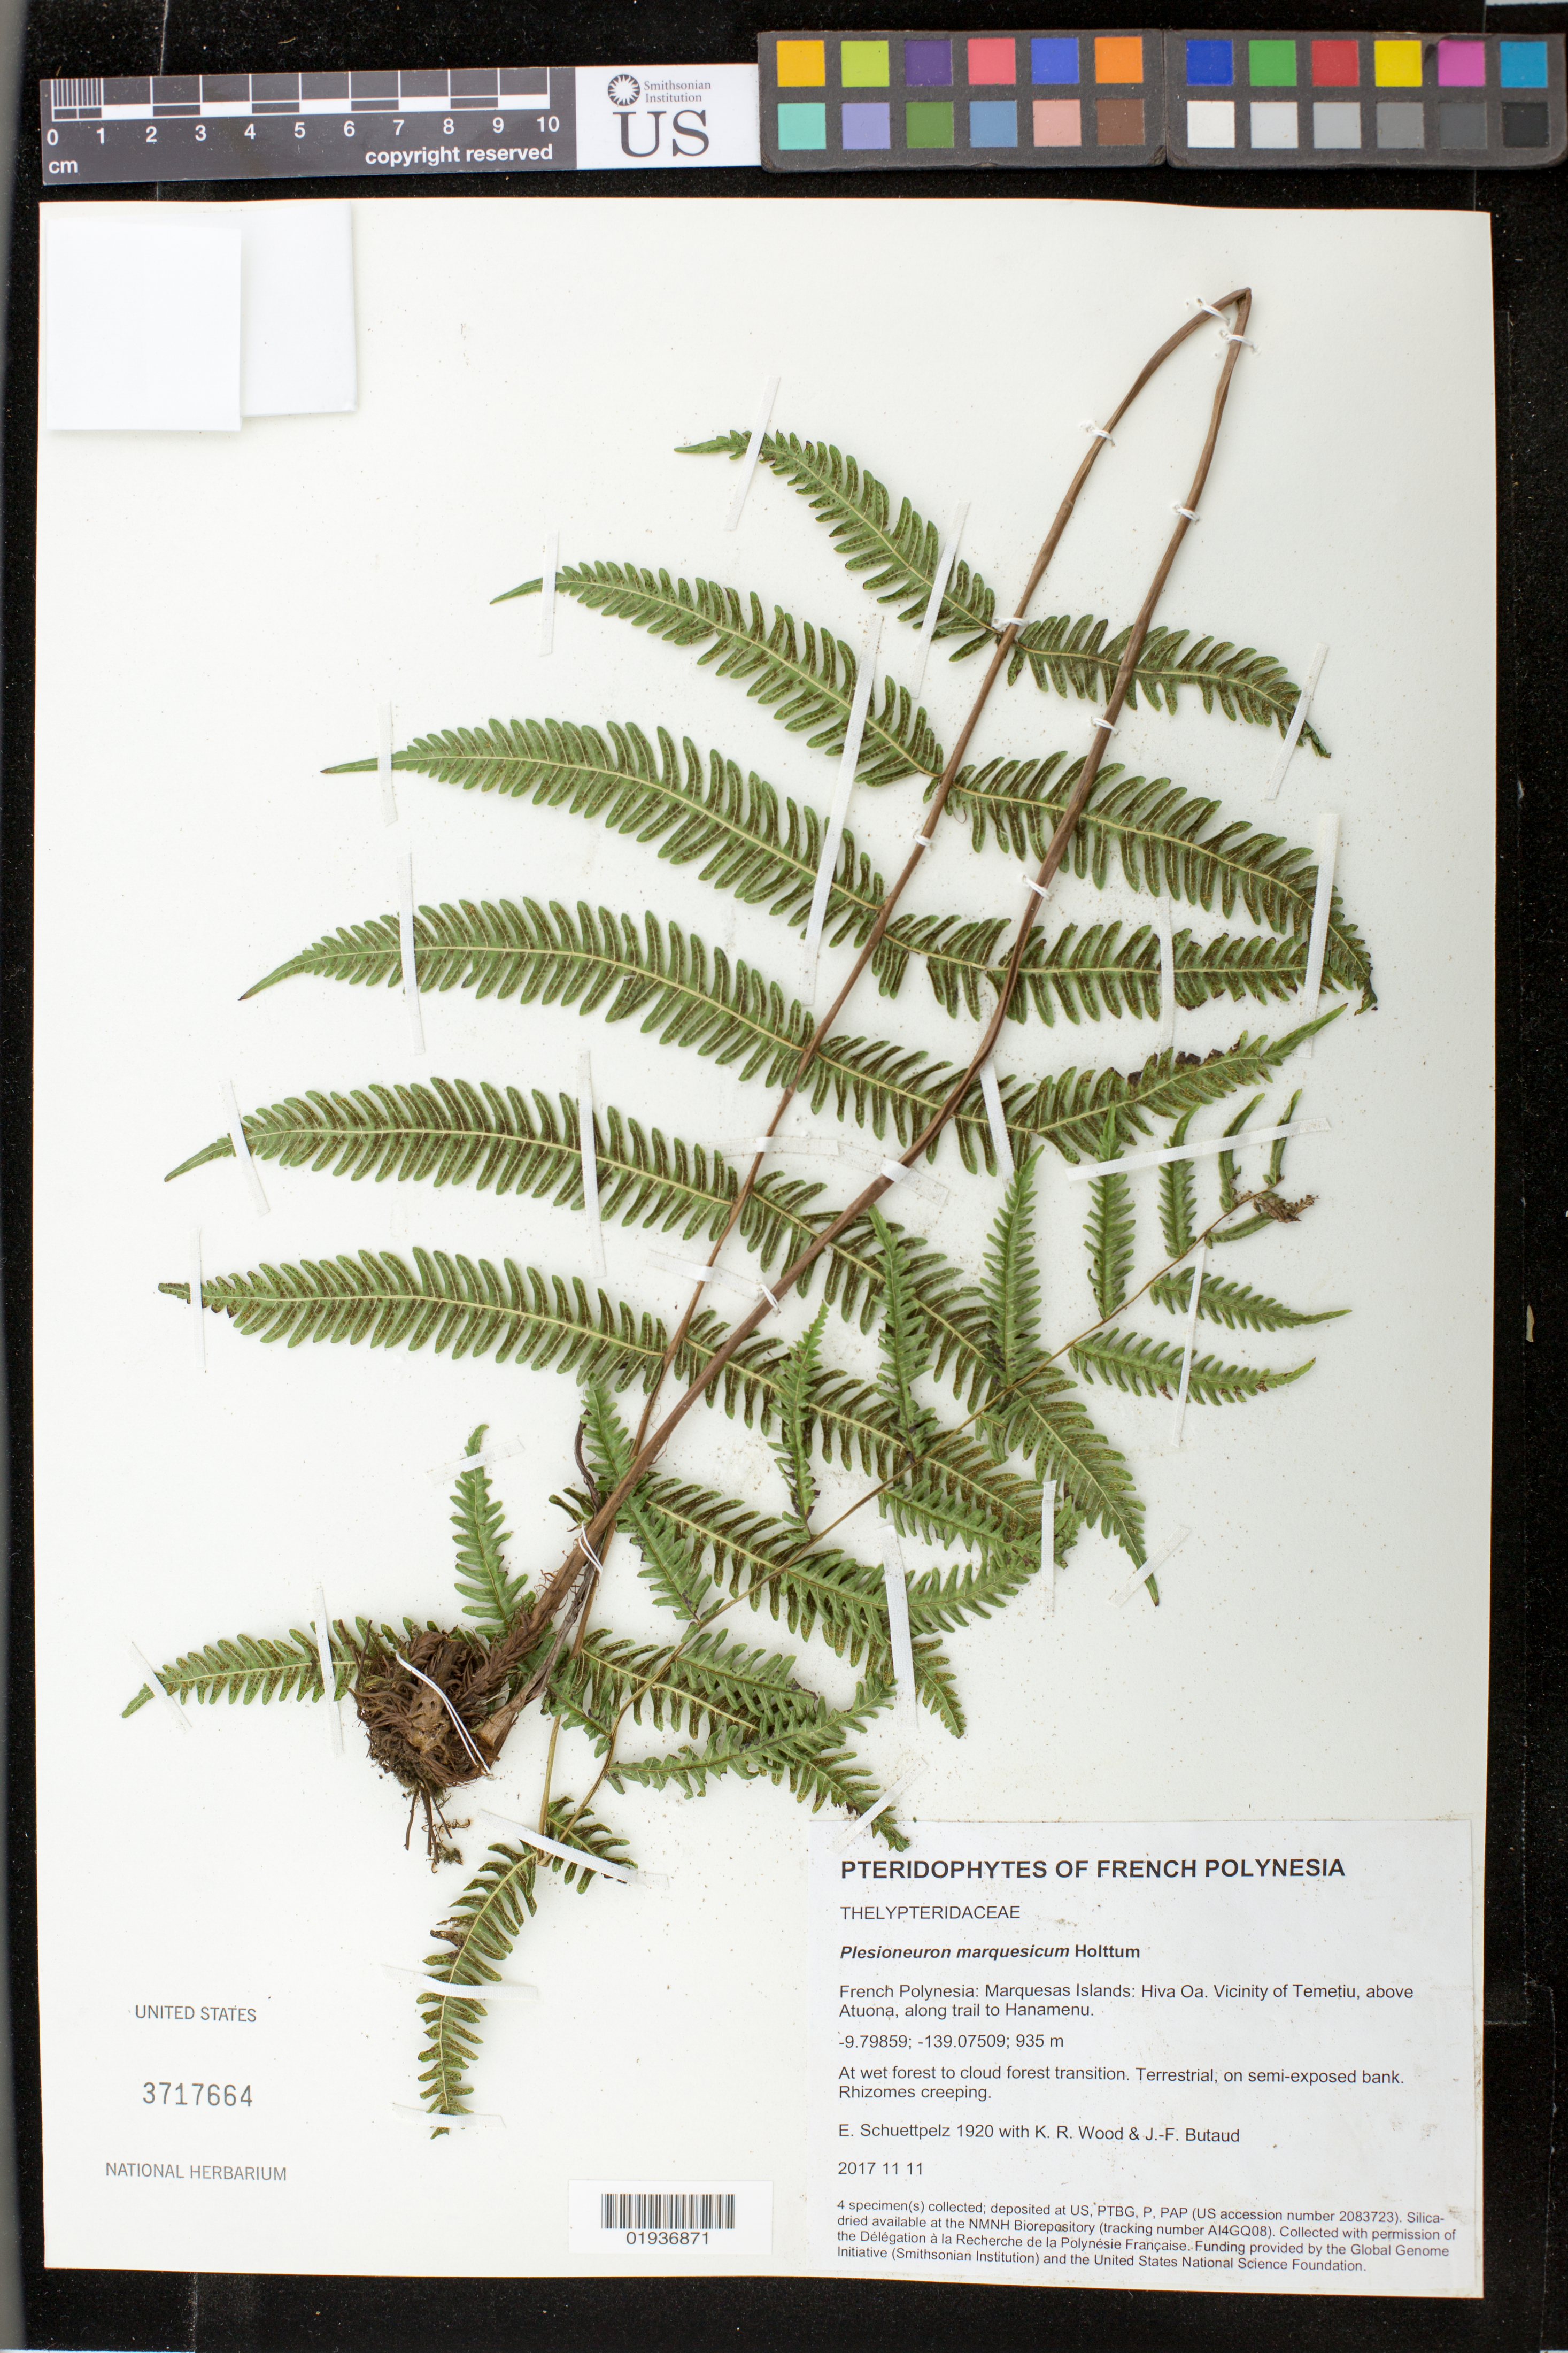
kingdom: Plantae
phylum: Tracheophyta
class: Polypodiopsida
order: Polypodiales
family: Thelypteridaceae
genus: Plesioneuron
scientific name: Plesioneuron marquesicum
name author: Holttum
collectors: E. Schuettpelz, K. R. Wood & J. -F. Butaud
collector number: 1920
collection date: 2017-11-11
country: French Polynesia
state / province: Marquesas Islands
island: Hiva Oa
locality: Vicinity of Temetiu, above Atuona, along trail to Hanamenu.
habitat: At wet forest to cloud forest transition.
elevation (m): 935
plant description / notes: Collected with permission of the Délégation à la Recherche de la Polynésie Française. Funding provided by the Global Genome Initiative (Smithsonian Institution) and the United States National Science Foundation. Silica dried tissue stored at AI4GQ08 in the NMNH Biorepository, Smithsonian Institution.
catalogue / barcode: US 3717664